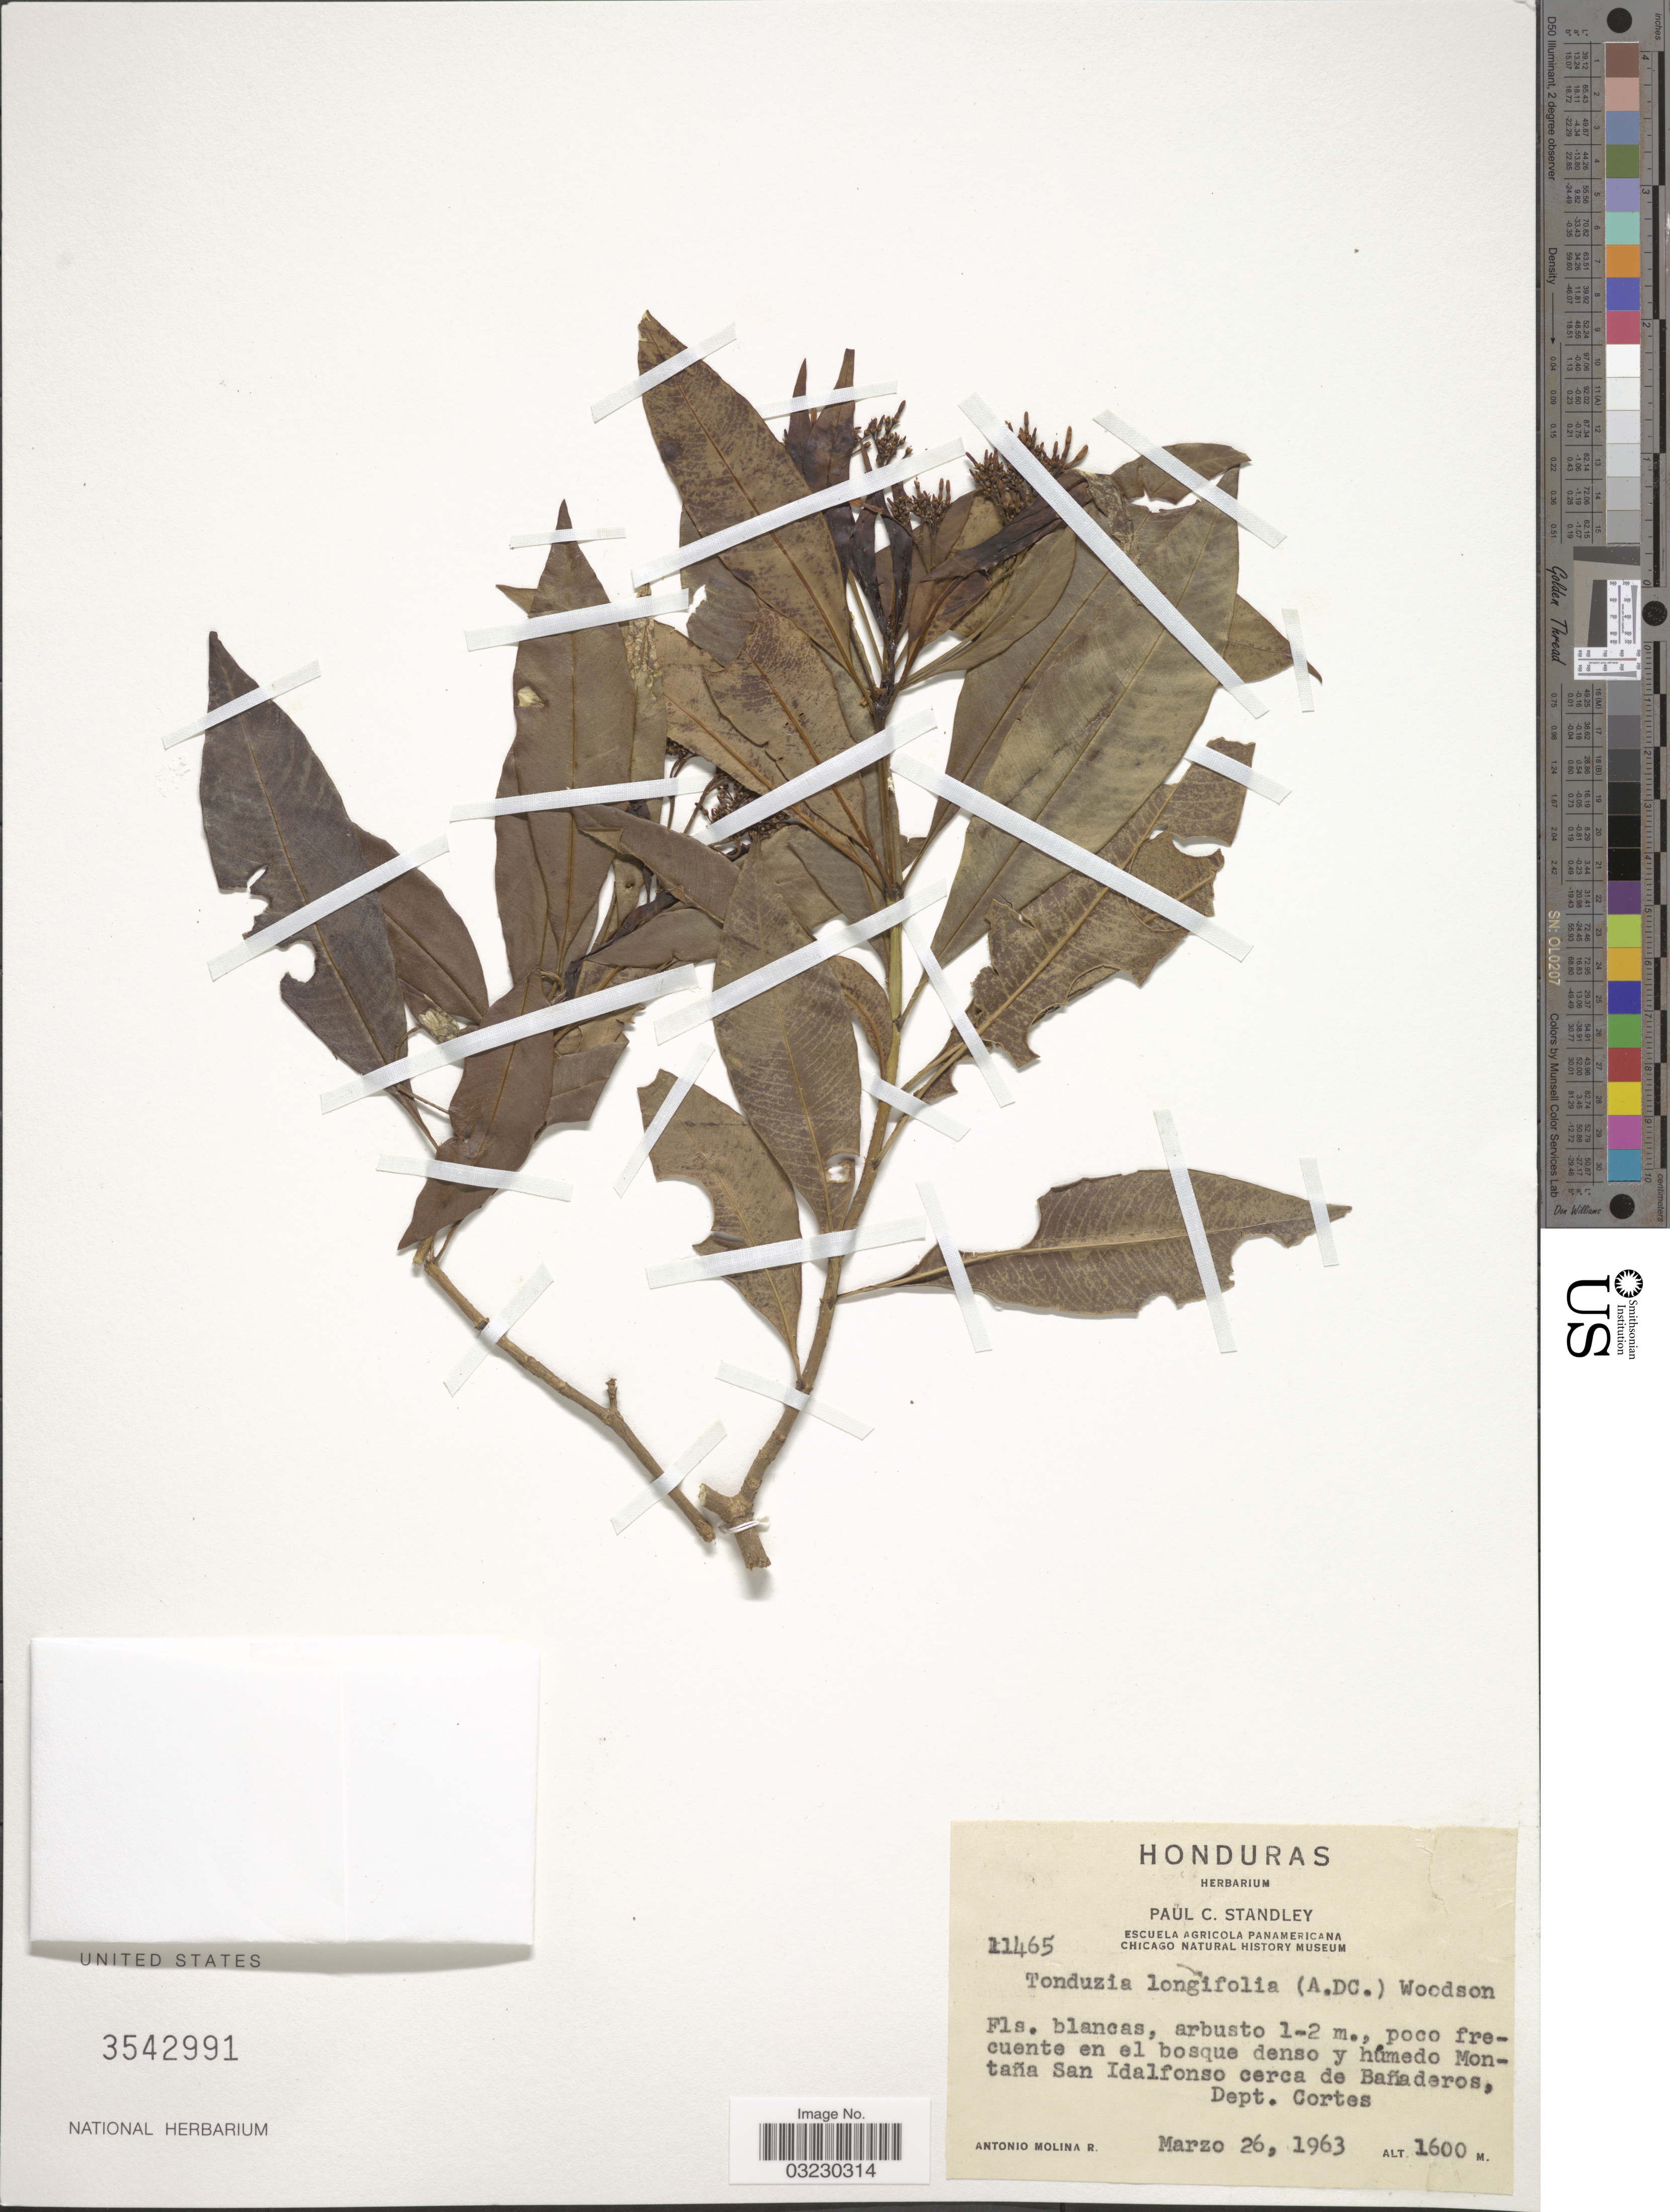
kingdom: Plantae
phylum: Tracheophyta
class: Magnoliopsida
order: Gentianales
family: Apocynaceae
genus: Tonduzia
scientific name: Tonduzia longifolia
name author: (A. DC.) Woodson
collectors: A. Molina R.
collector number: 11465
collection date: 1963-03-26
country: Honduras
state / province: Cortés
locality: Poco frecuente en el bosque denso y húmedo Montaña San Idalfonso cerca de Bañaderos, Dept. Cortes.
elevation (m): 1600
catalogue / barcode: US 3542991